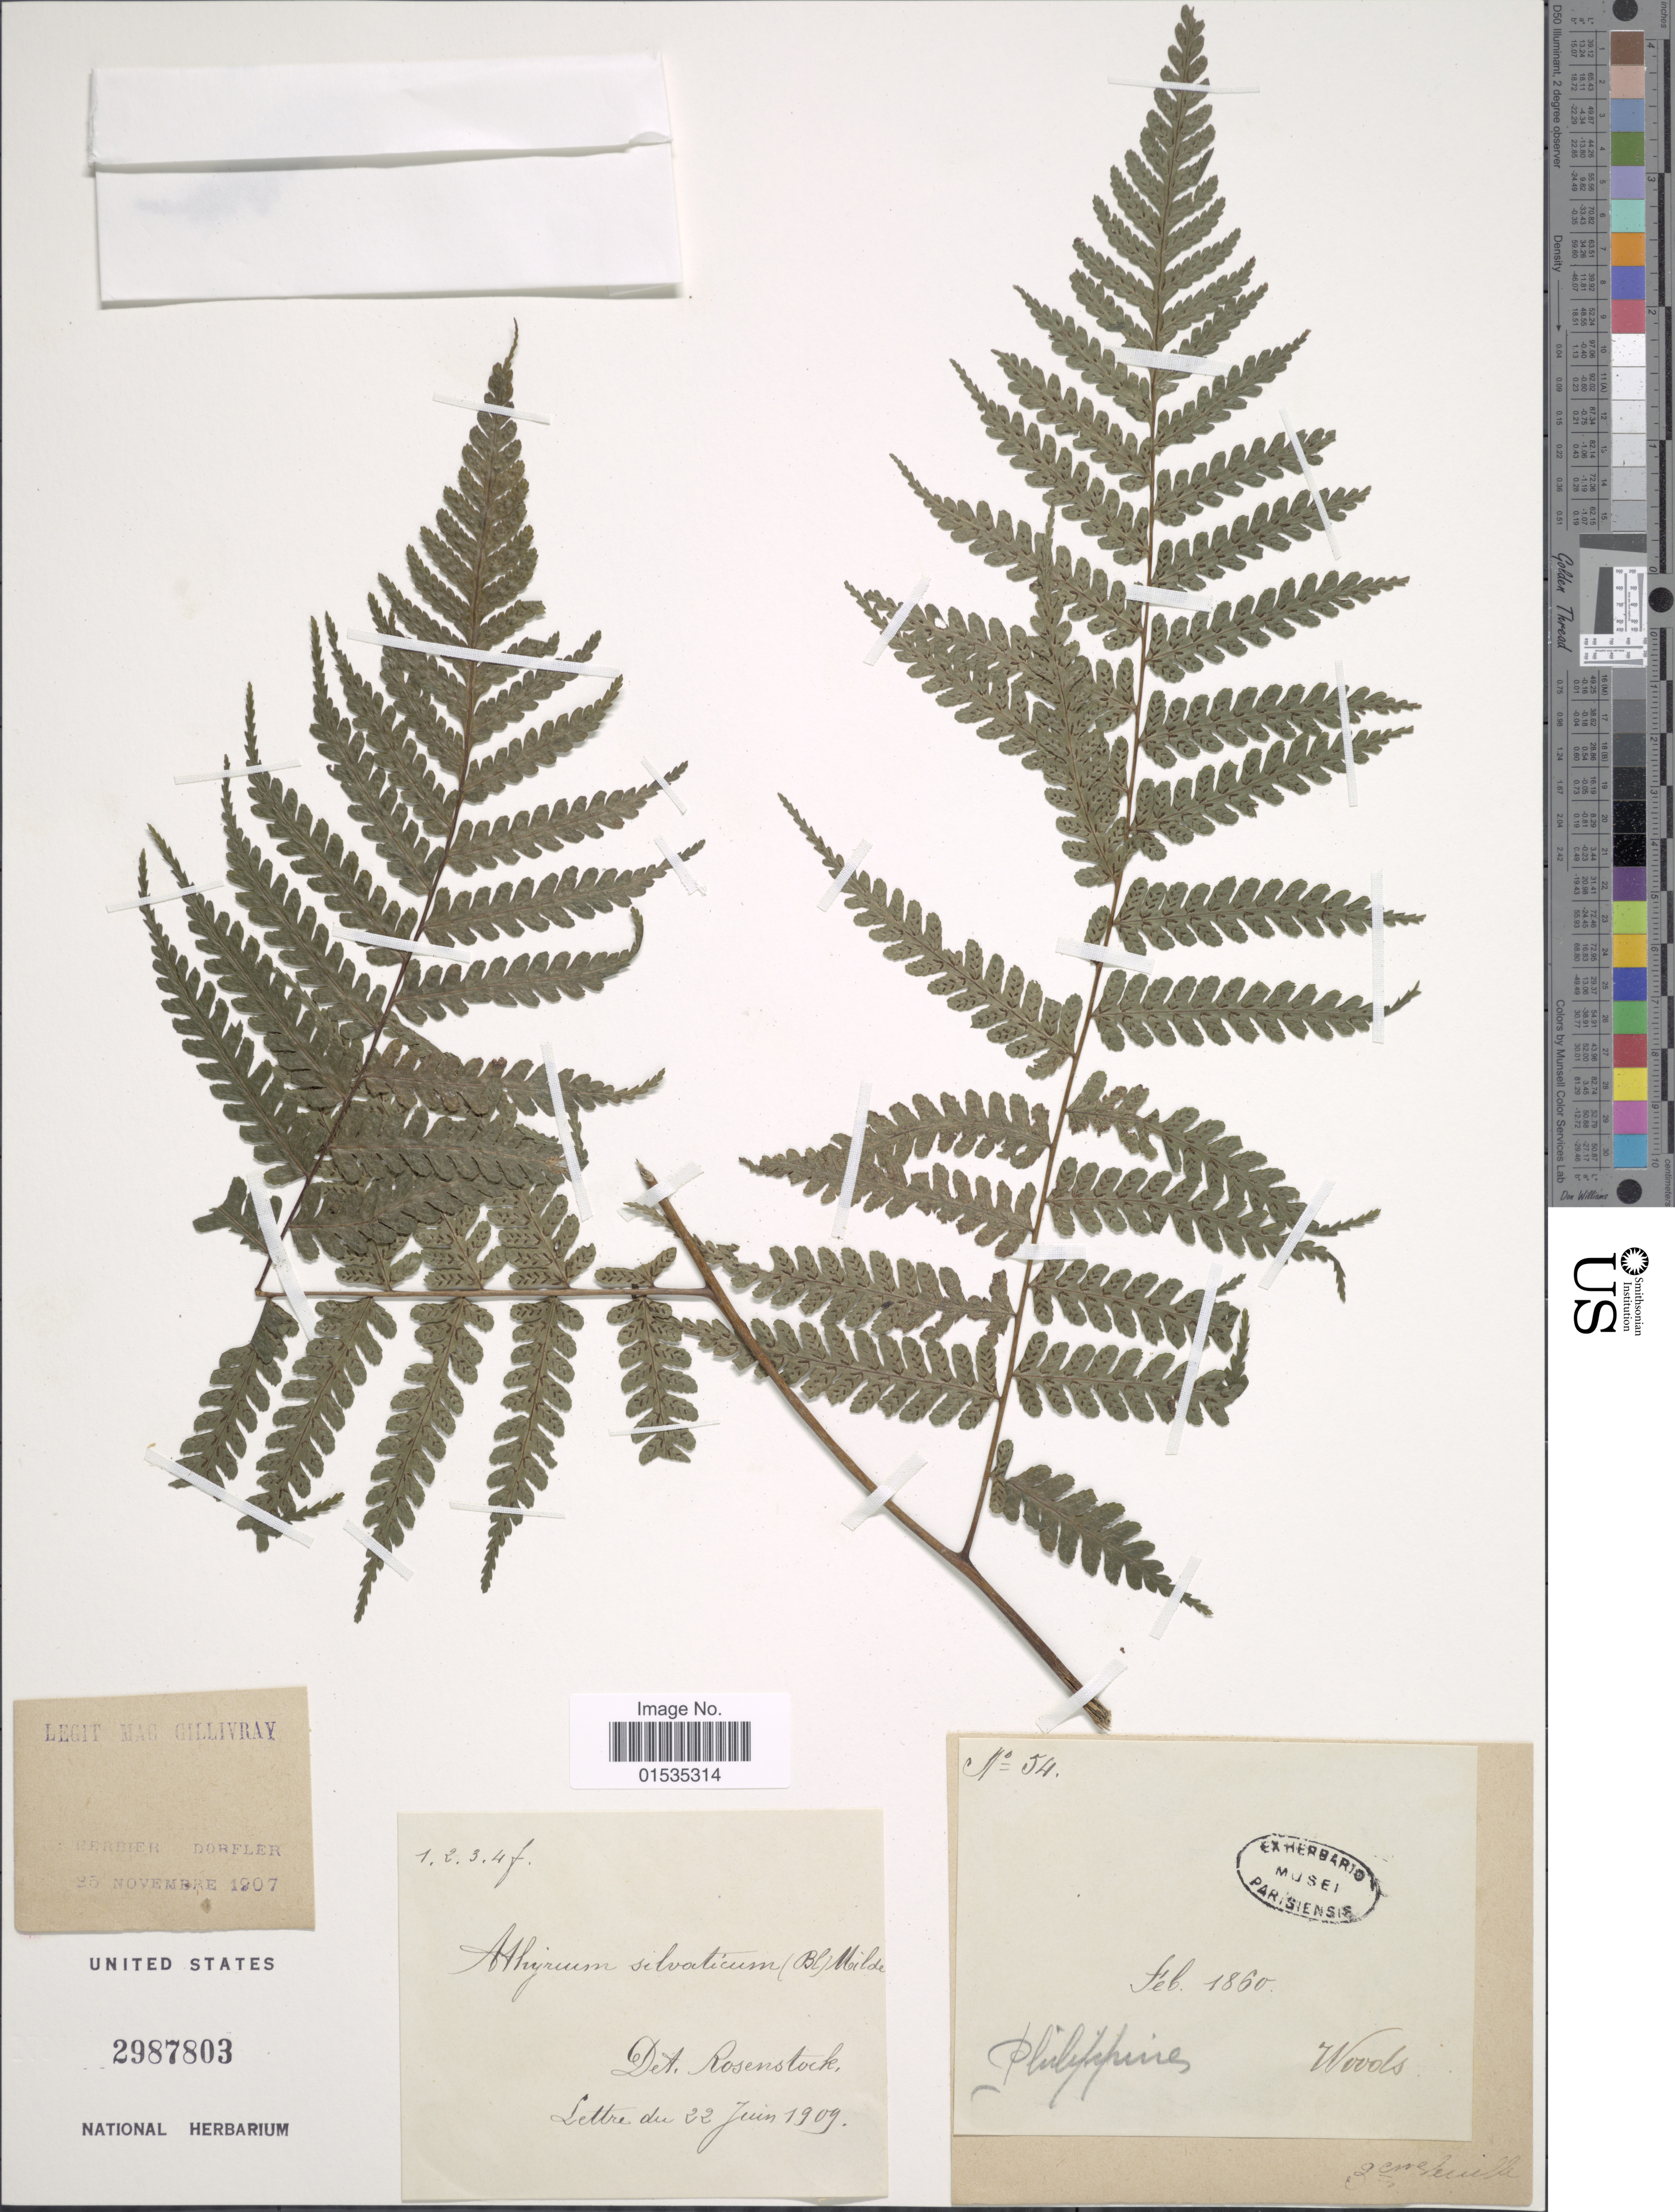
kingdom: Plantae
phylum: Tracheophyta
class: Polypodiopsida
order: Polypodiales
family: Athyriaceae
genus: Diplazium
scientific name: Diplazium sp.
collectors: -. Woods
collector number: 54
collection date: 1860-02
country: Philippines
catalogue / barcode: US 2987803